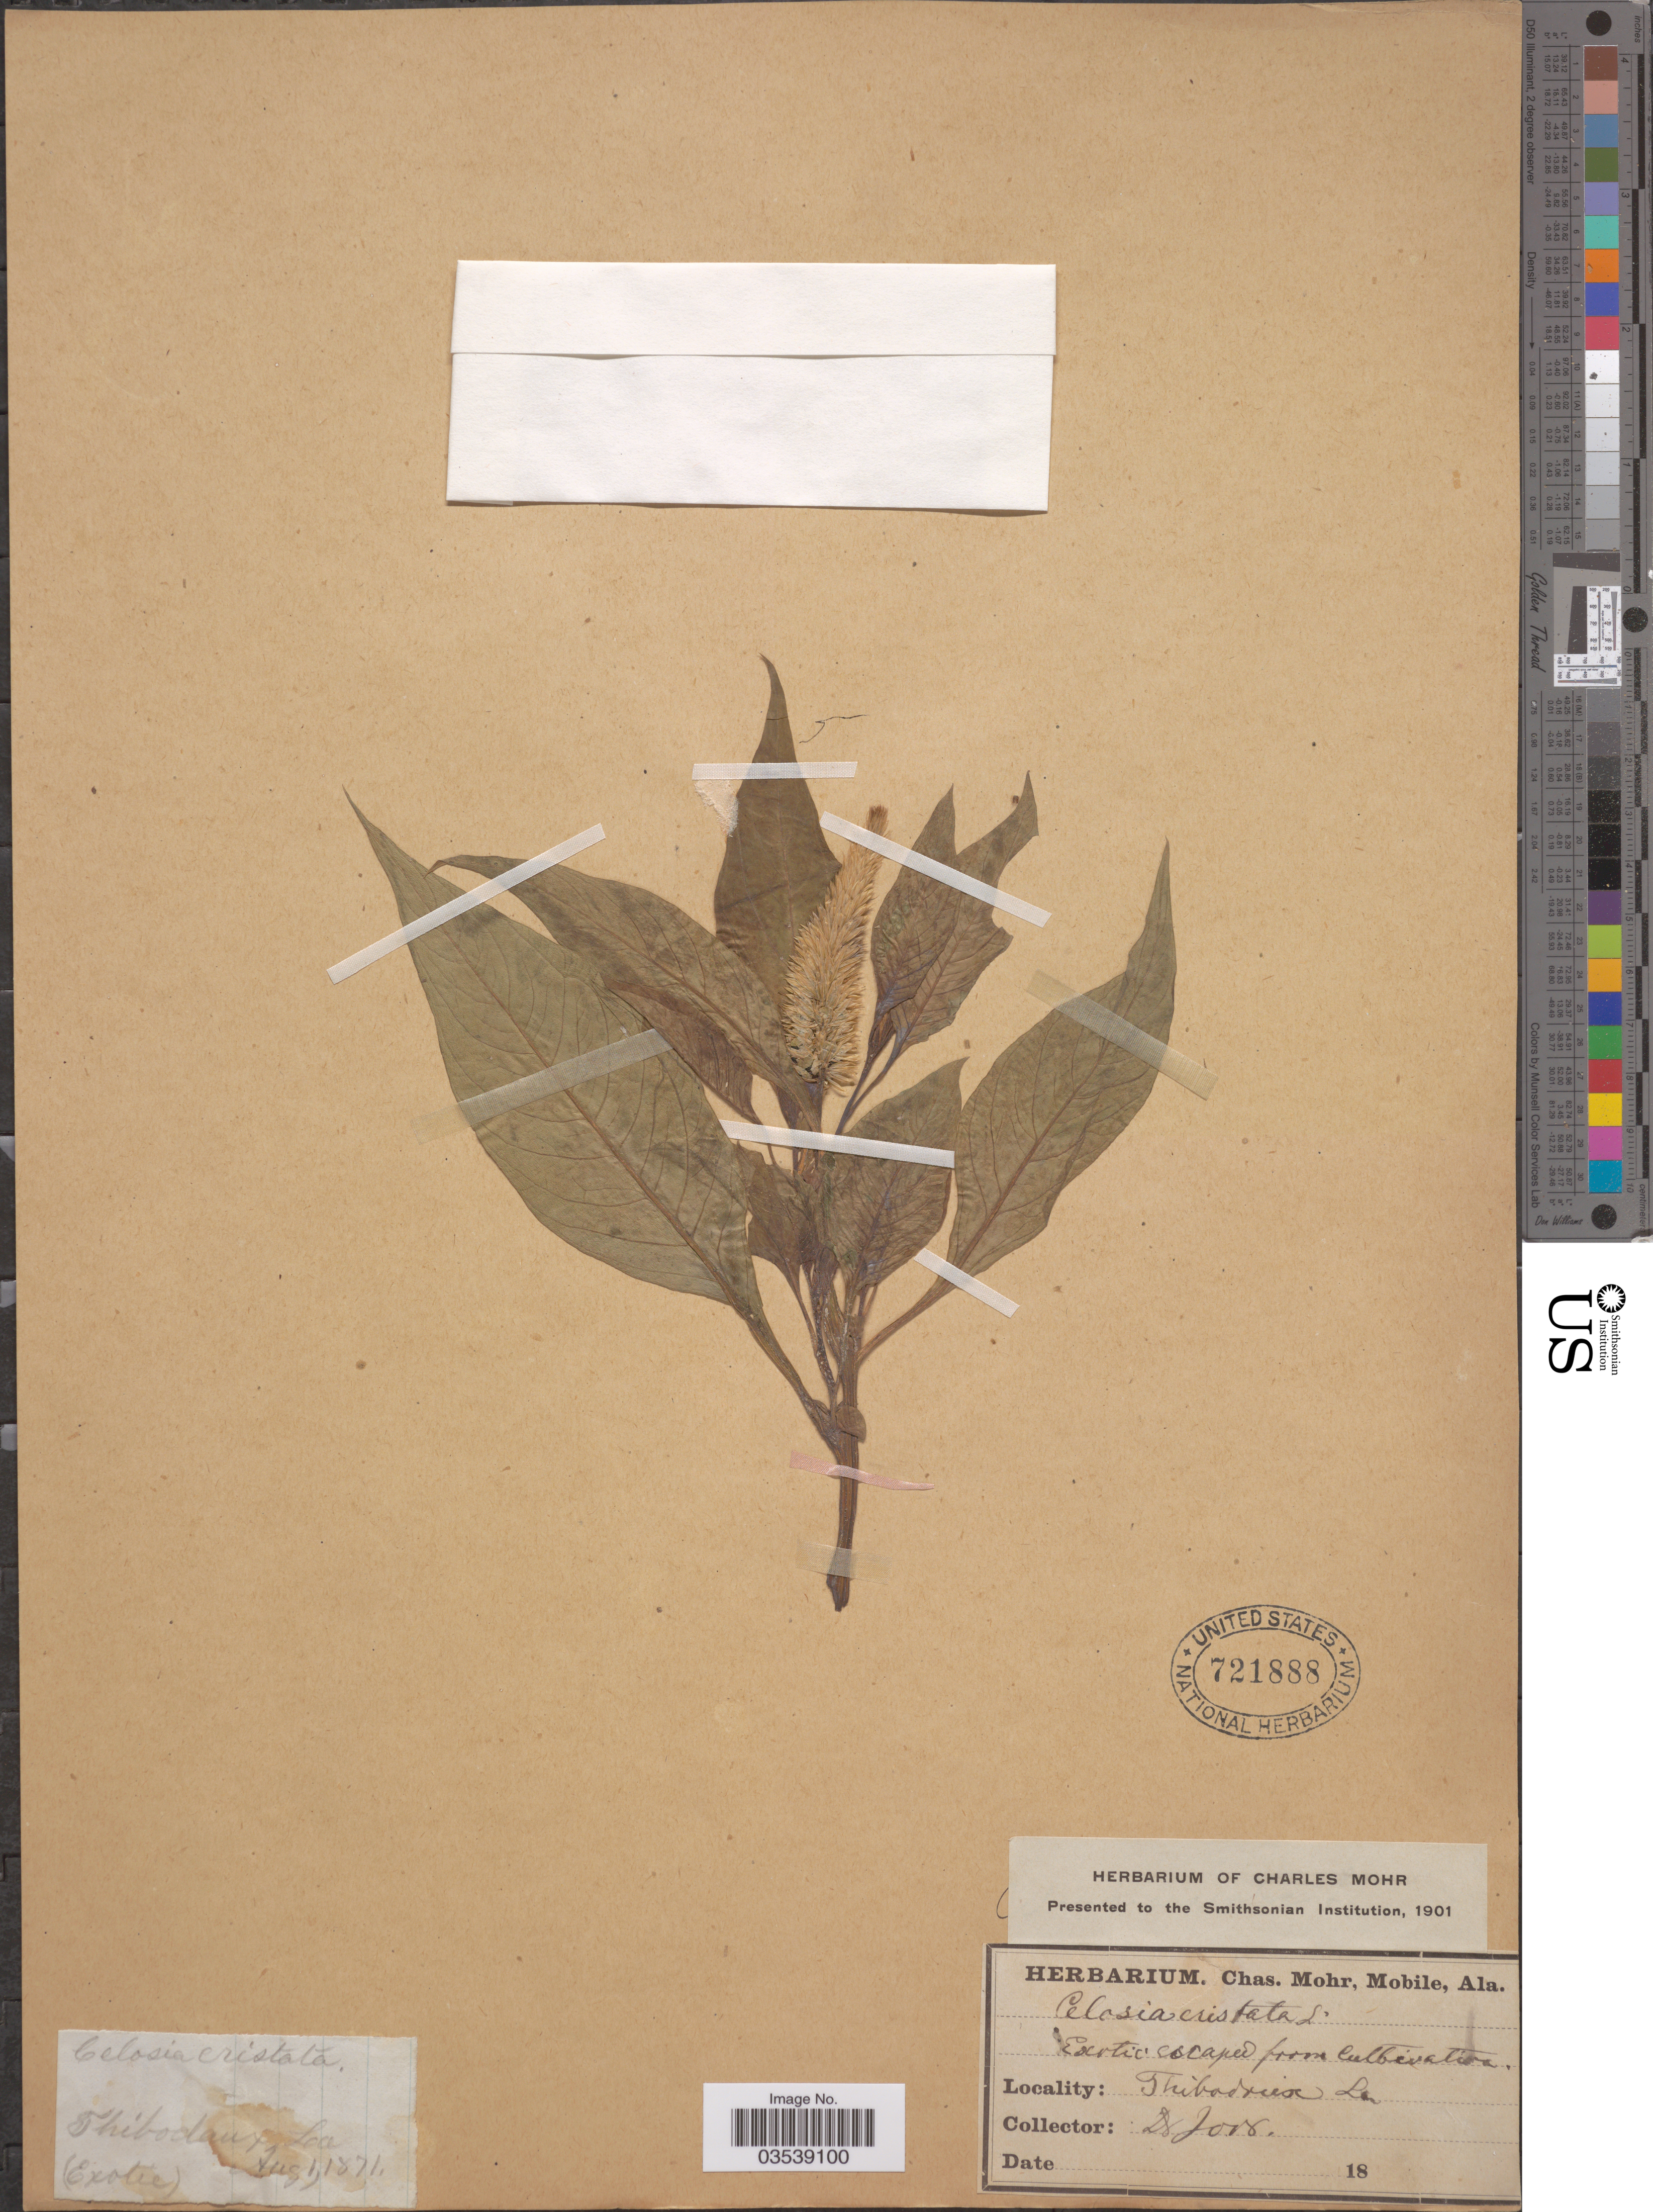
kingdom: Plantae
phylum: Tracheophyta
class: Magnoliopsida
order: Caryophyllales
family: Amaranthaceae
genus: Celosia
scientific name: Celosia cristata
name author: L.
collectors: -. Joor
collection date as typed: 18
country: United States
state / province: Louisiana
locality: Thibodaux.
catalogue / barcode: US 721888